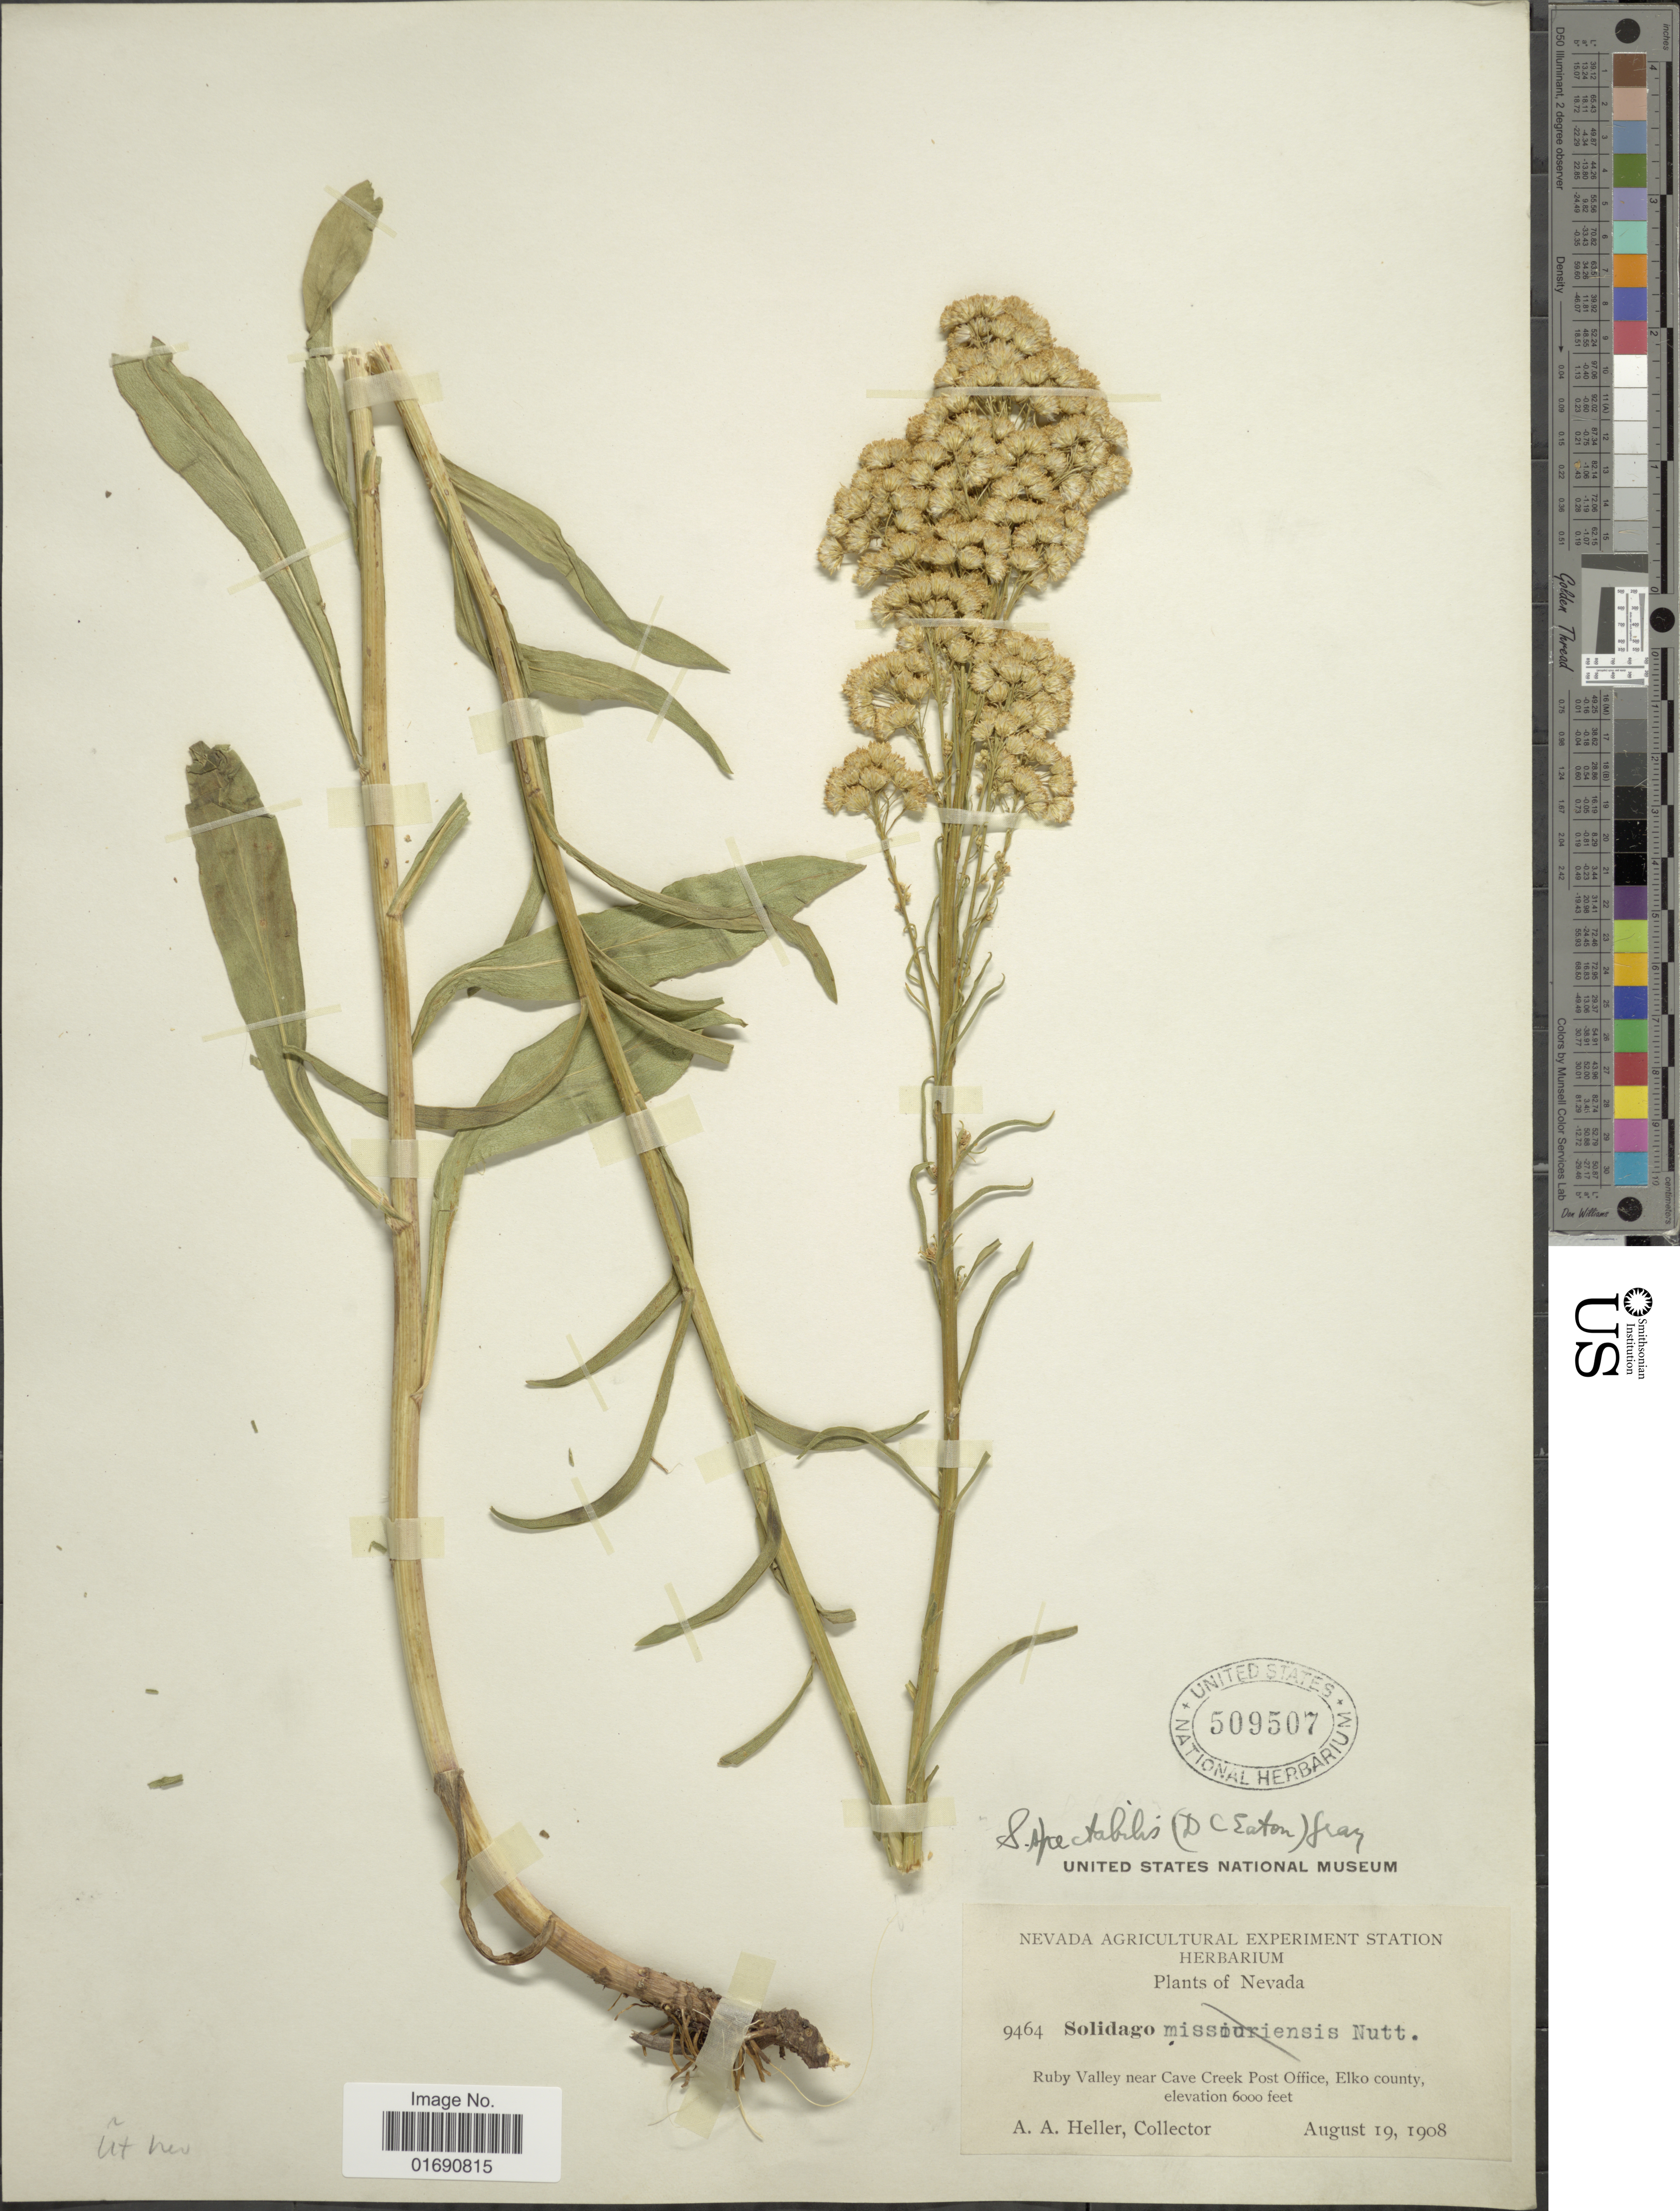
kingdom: Plantae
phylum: Tracheophyta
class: Magnoliopsida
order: Asterales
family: Asteraceae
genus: Solidago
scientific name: Solidago spectabilis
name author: (D.C. Eaton) A. Gray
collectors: A. A. Heller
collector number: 9464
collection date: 1908-08-19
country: United States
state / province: Nevada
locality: Ruby Valley near Cave Creek Post Office, Elko County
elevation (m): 1829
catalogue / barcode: US 509507